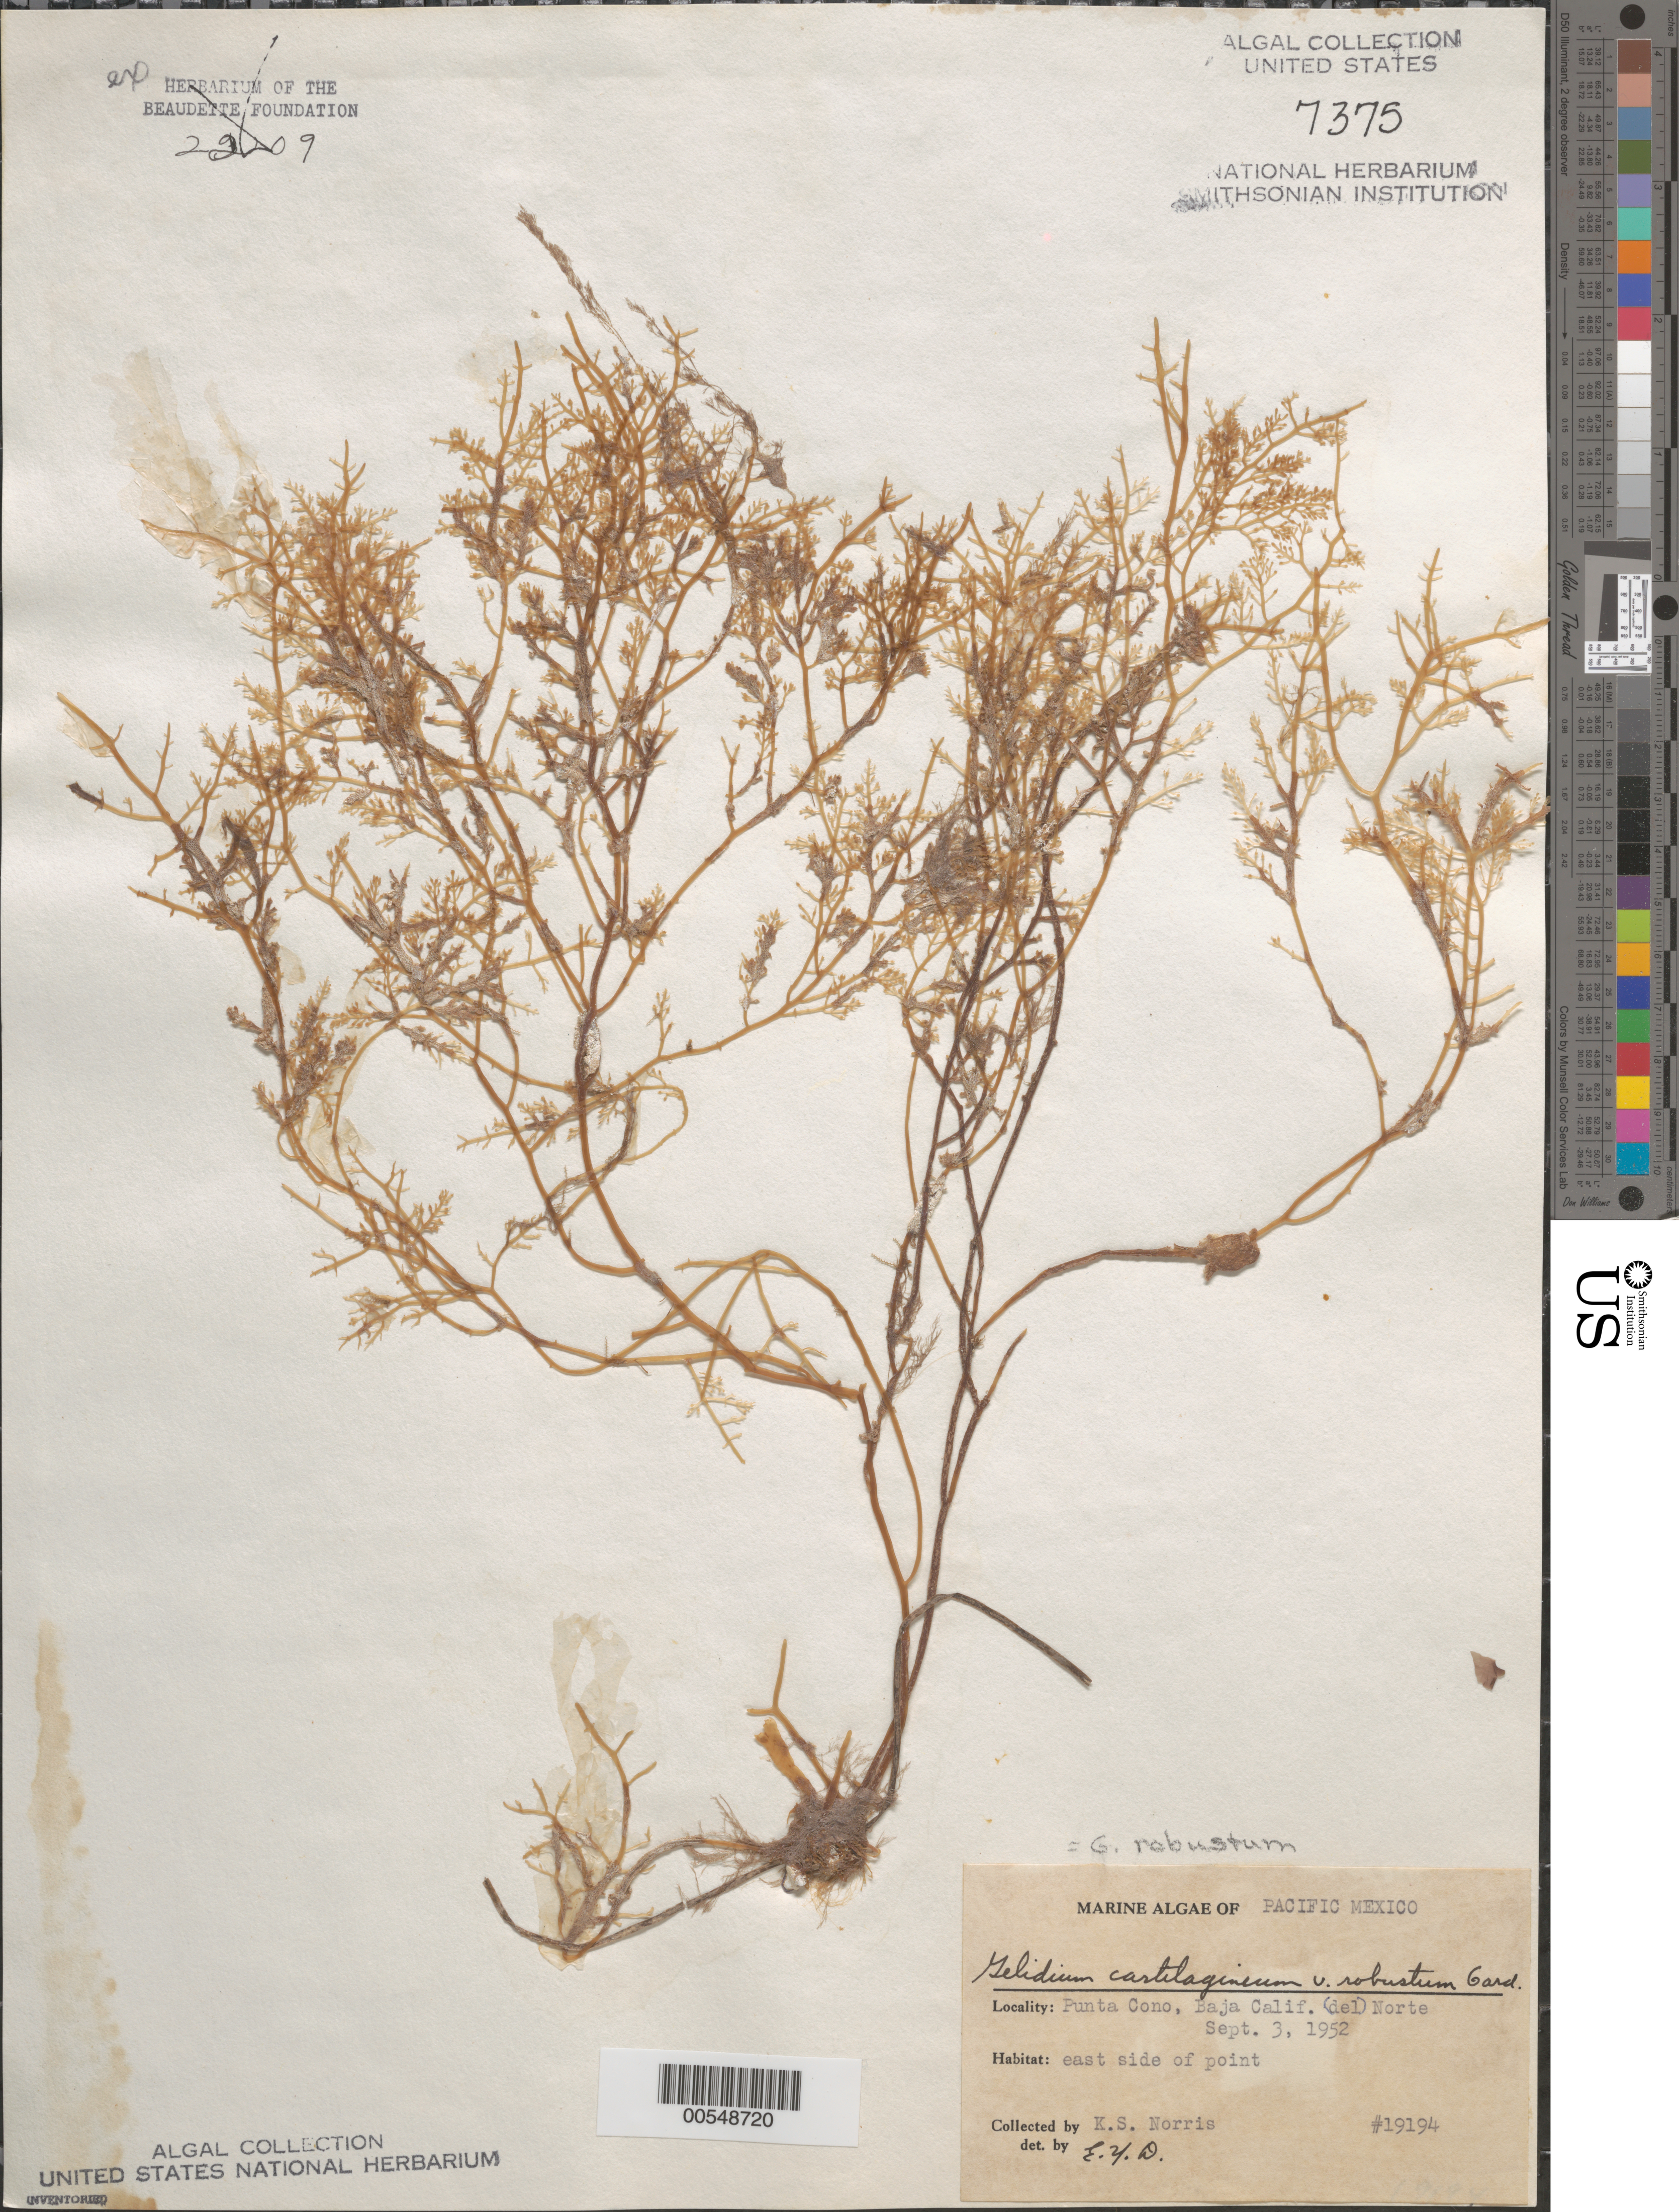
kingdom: Plantae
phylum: Rhodophyta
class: Florideophyceae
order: Gelidiales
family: Gelidiaceae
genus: Gelidium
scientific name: Gelidium robustum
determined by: Dawson, E. Y.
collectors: K. S. Norris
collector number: EYD 19194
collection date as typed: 03 Sep 1952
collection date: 1952-09-03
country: Mexico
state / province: Baja California Norte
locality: Punta Cono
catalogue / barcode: US 7375